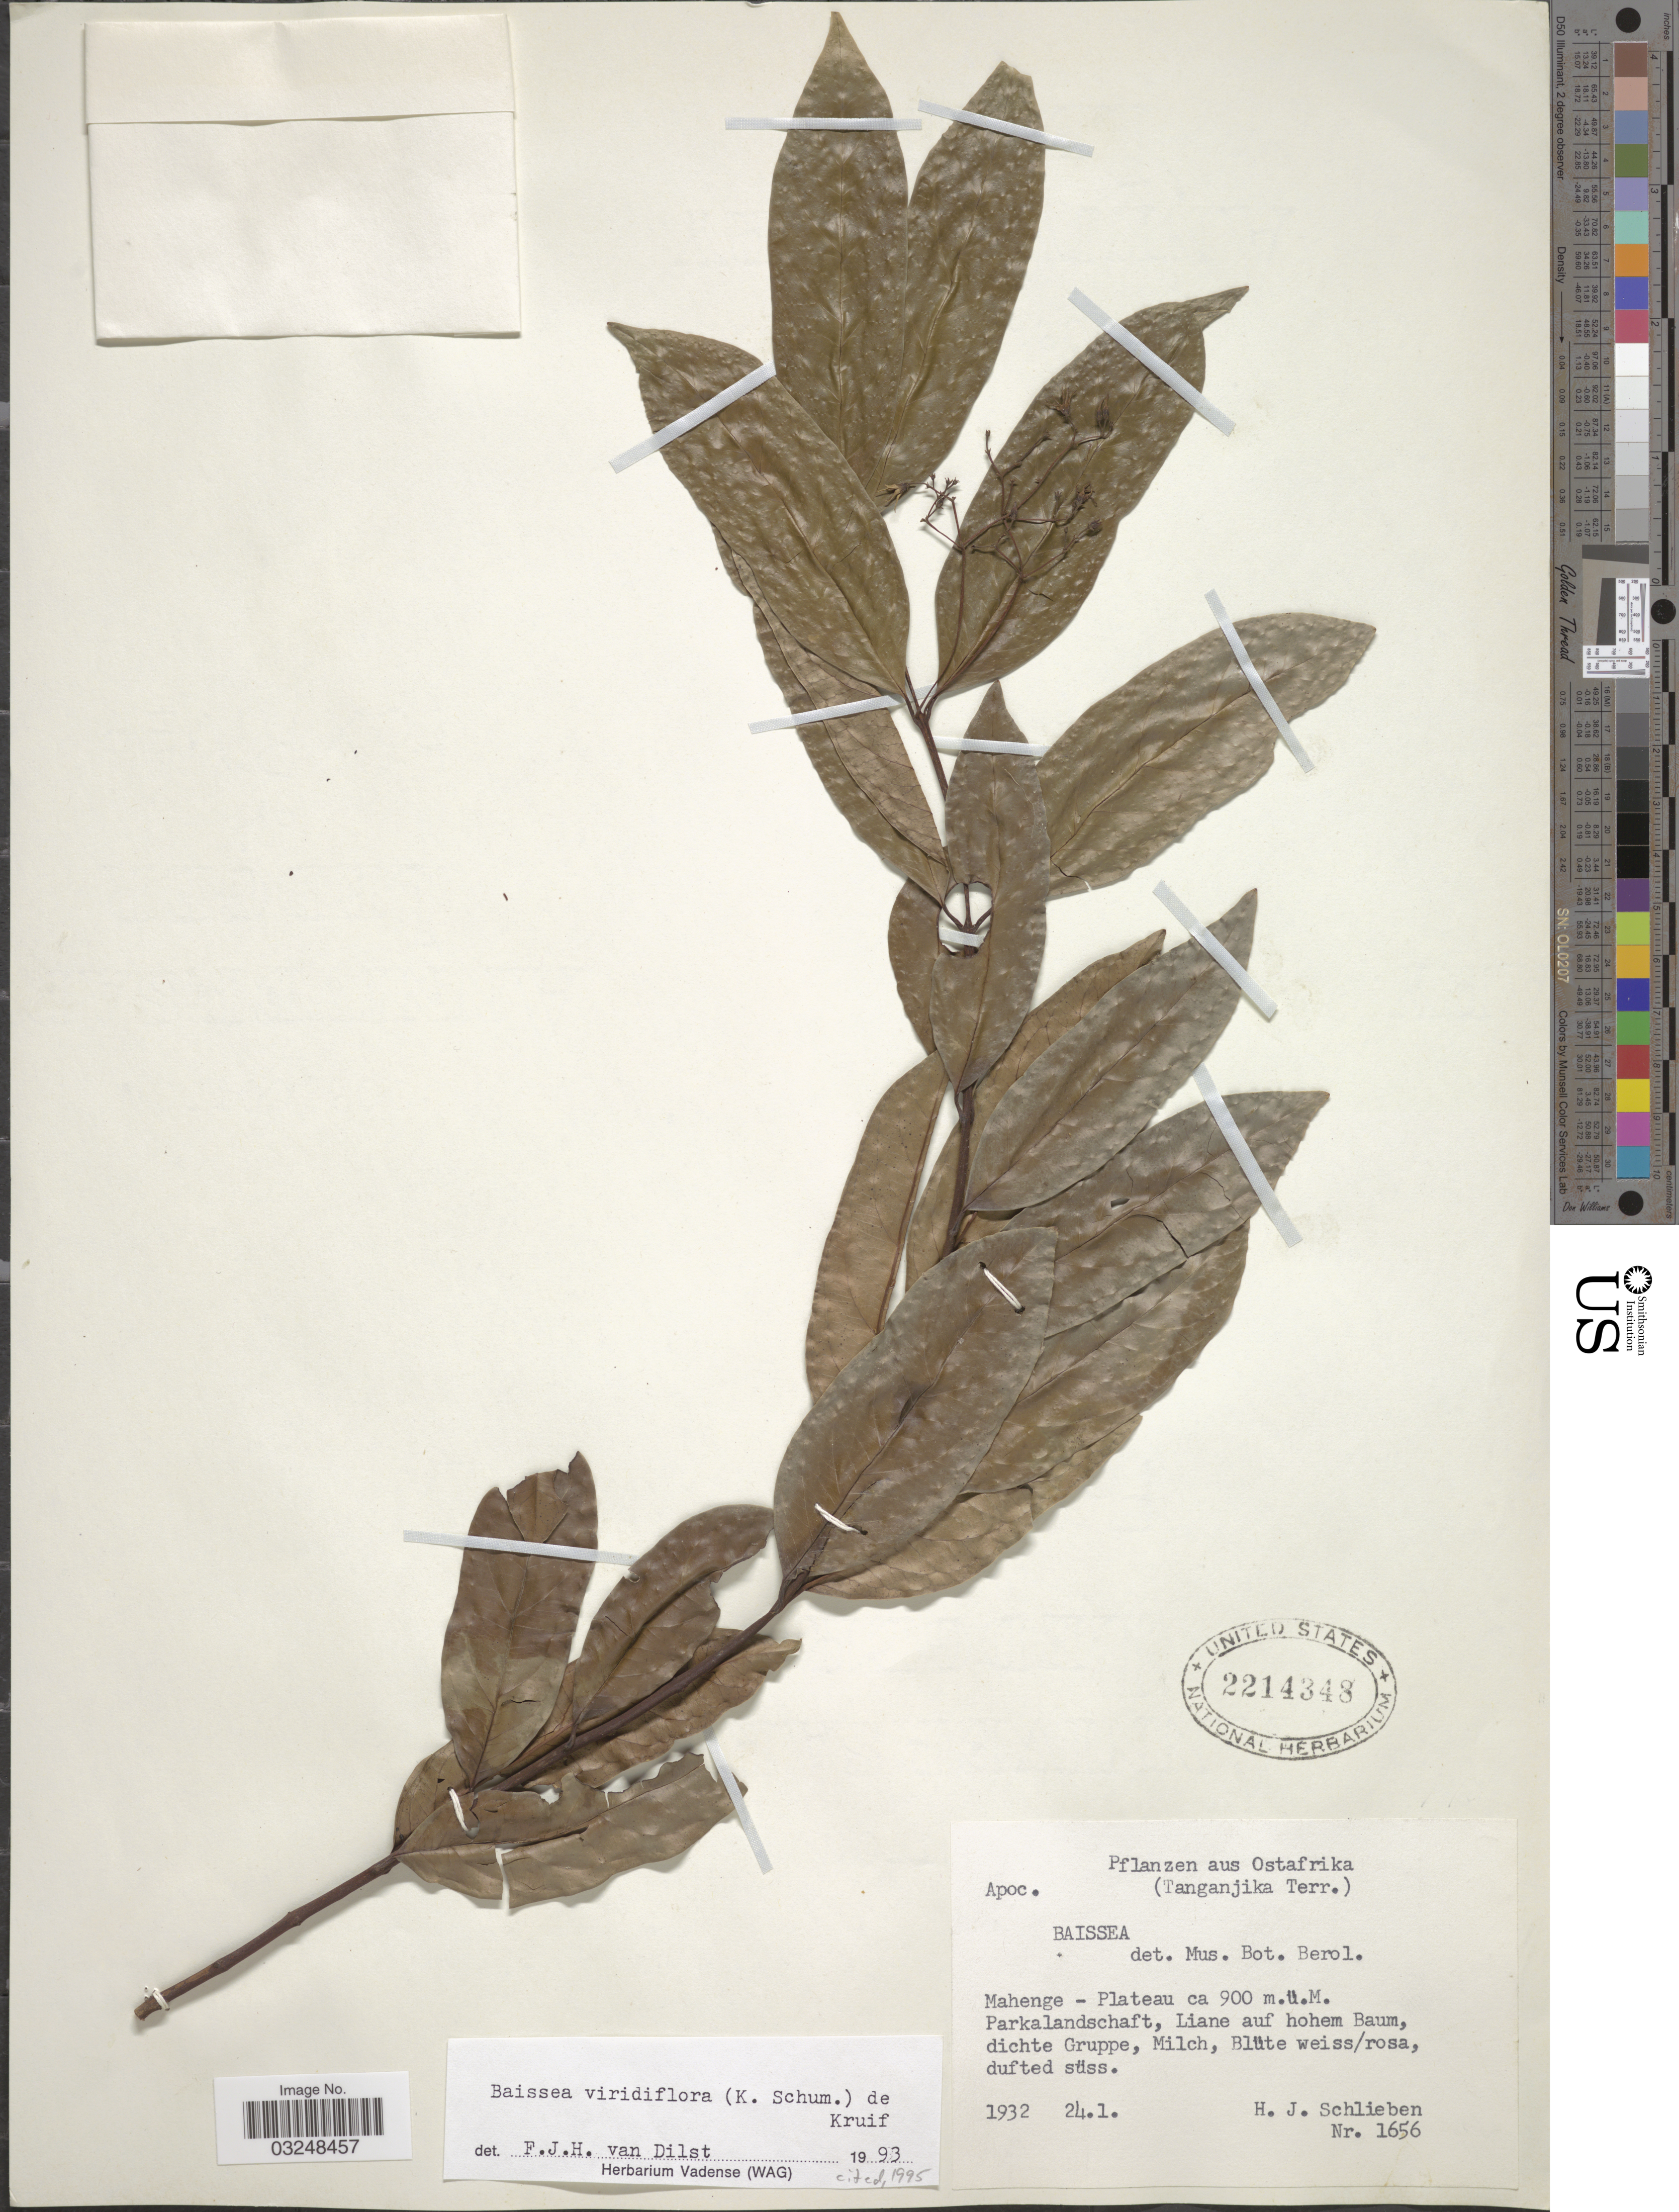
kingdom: Plantae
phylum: Tracheophyta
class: Magnoliopsida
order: Gentianales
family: Apocynaceae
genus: Baissea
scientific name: Baissea viridiflora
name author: (K. Schum.) de Kruif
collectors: H. J. Schlieben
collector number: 1656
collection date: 1932-01-24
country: Tanzania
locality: Pflanzen aus Ostafrika (Tanganjika Terr.) Mahenge - Plateau, Parkalandschaft.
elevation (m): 900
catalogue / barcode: US 2214348